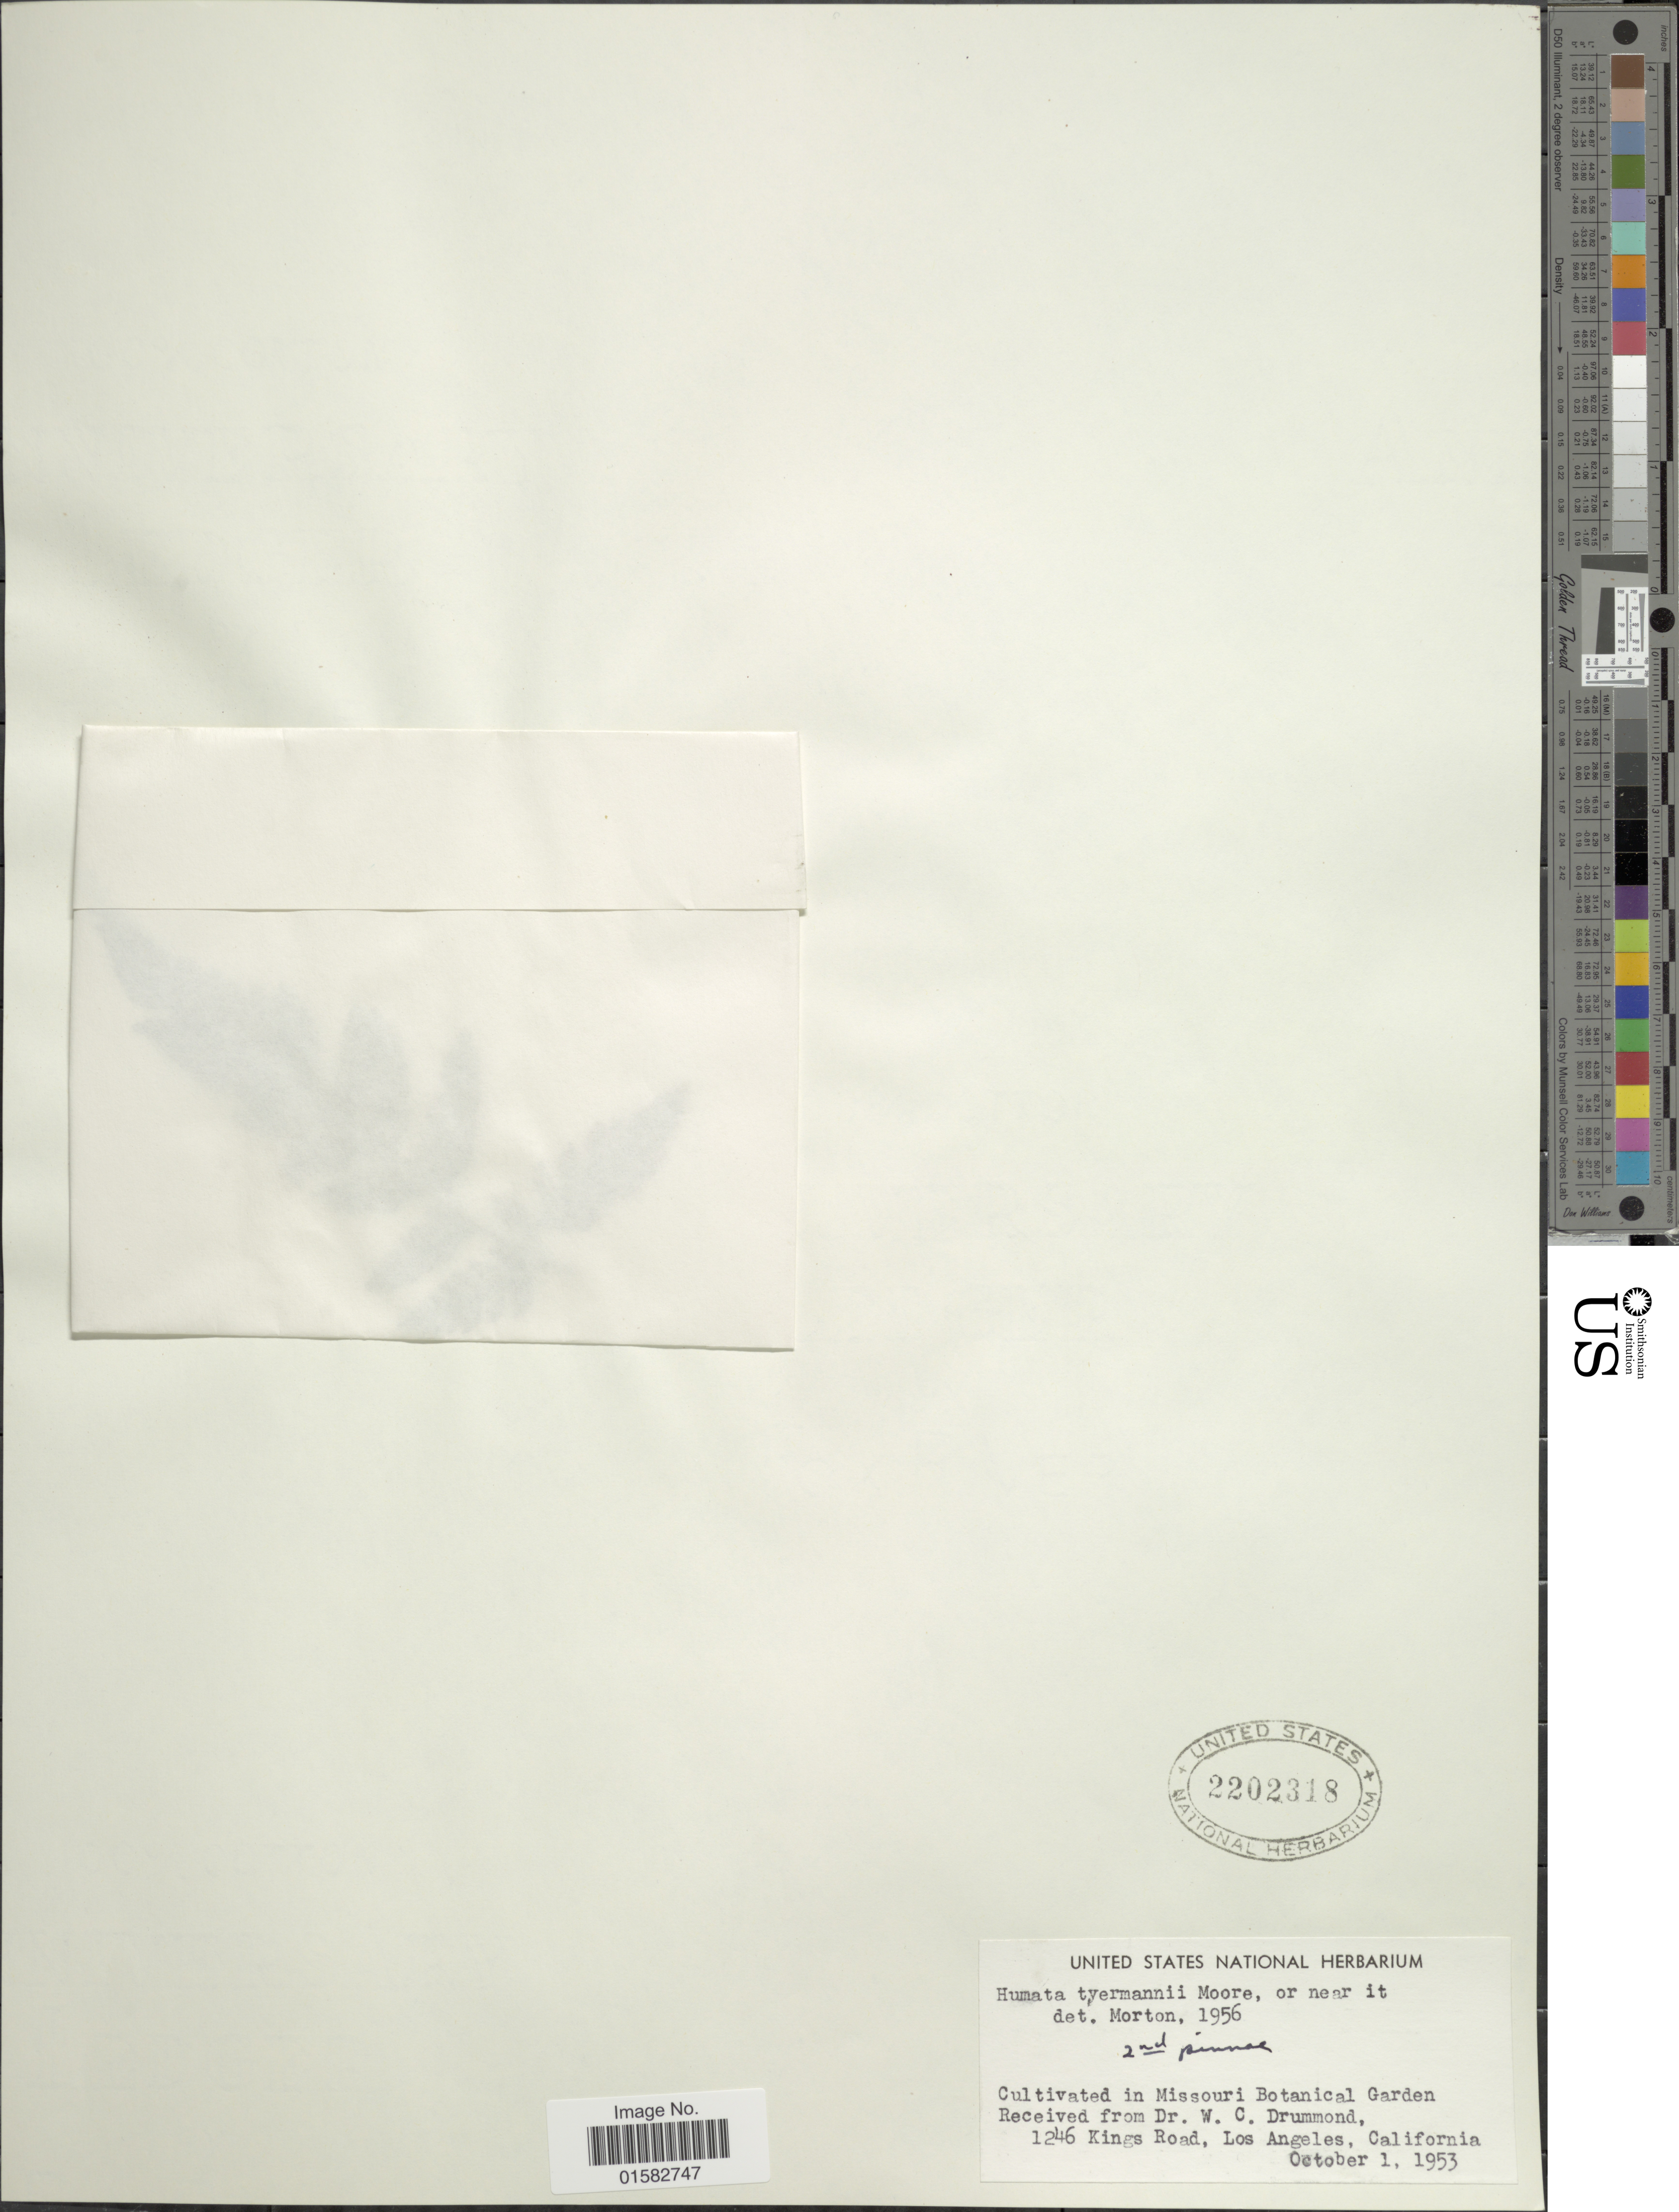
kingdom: Plantae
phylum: Tracheophyta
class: Polypodiopsida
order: Polypodiales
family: Davalliaceae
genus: Davallia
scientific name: Davallia griffithiana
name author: Hook.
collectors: U.S. National Herbarium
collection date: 1953-10-01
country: United States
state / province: California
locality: Cultivated in Missouri Botanical Garden.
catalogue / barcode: US 2202318